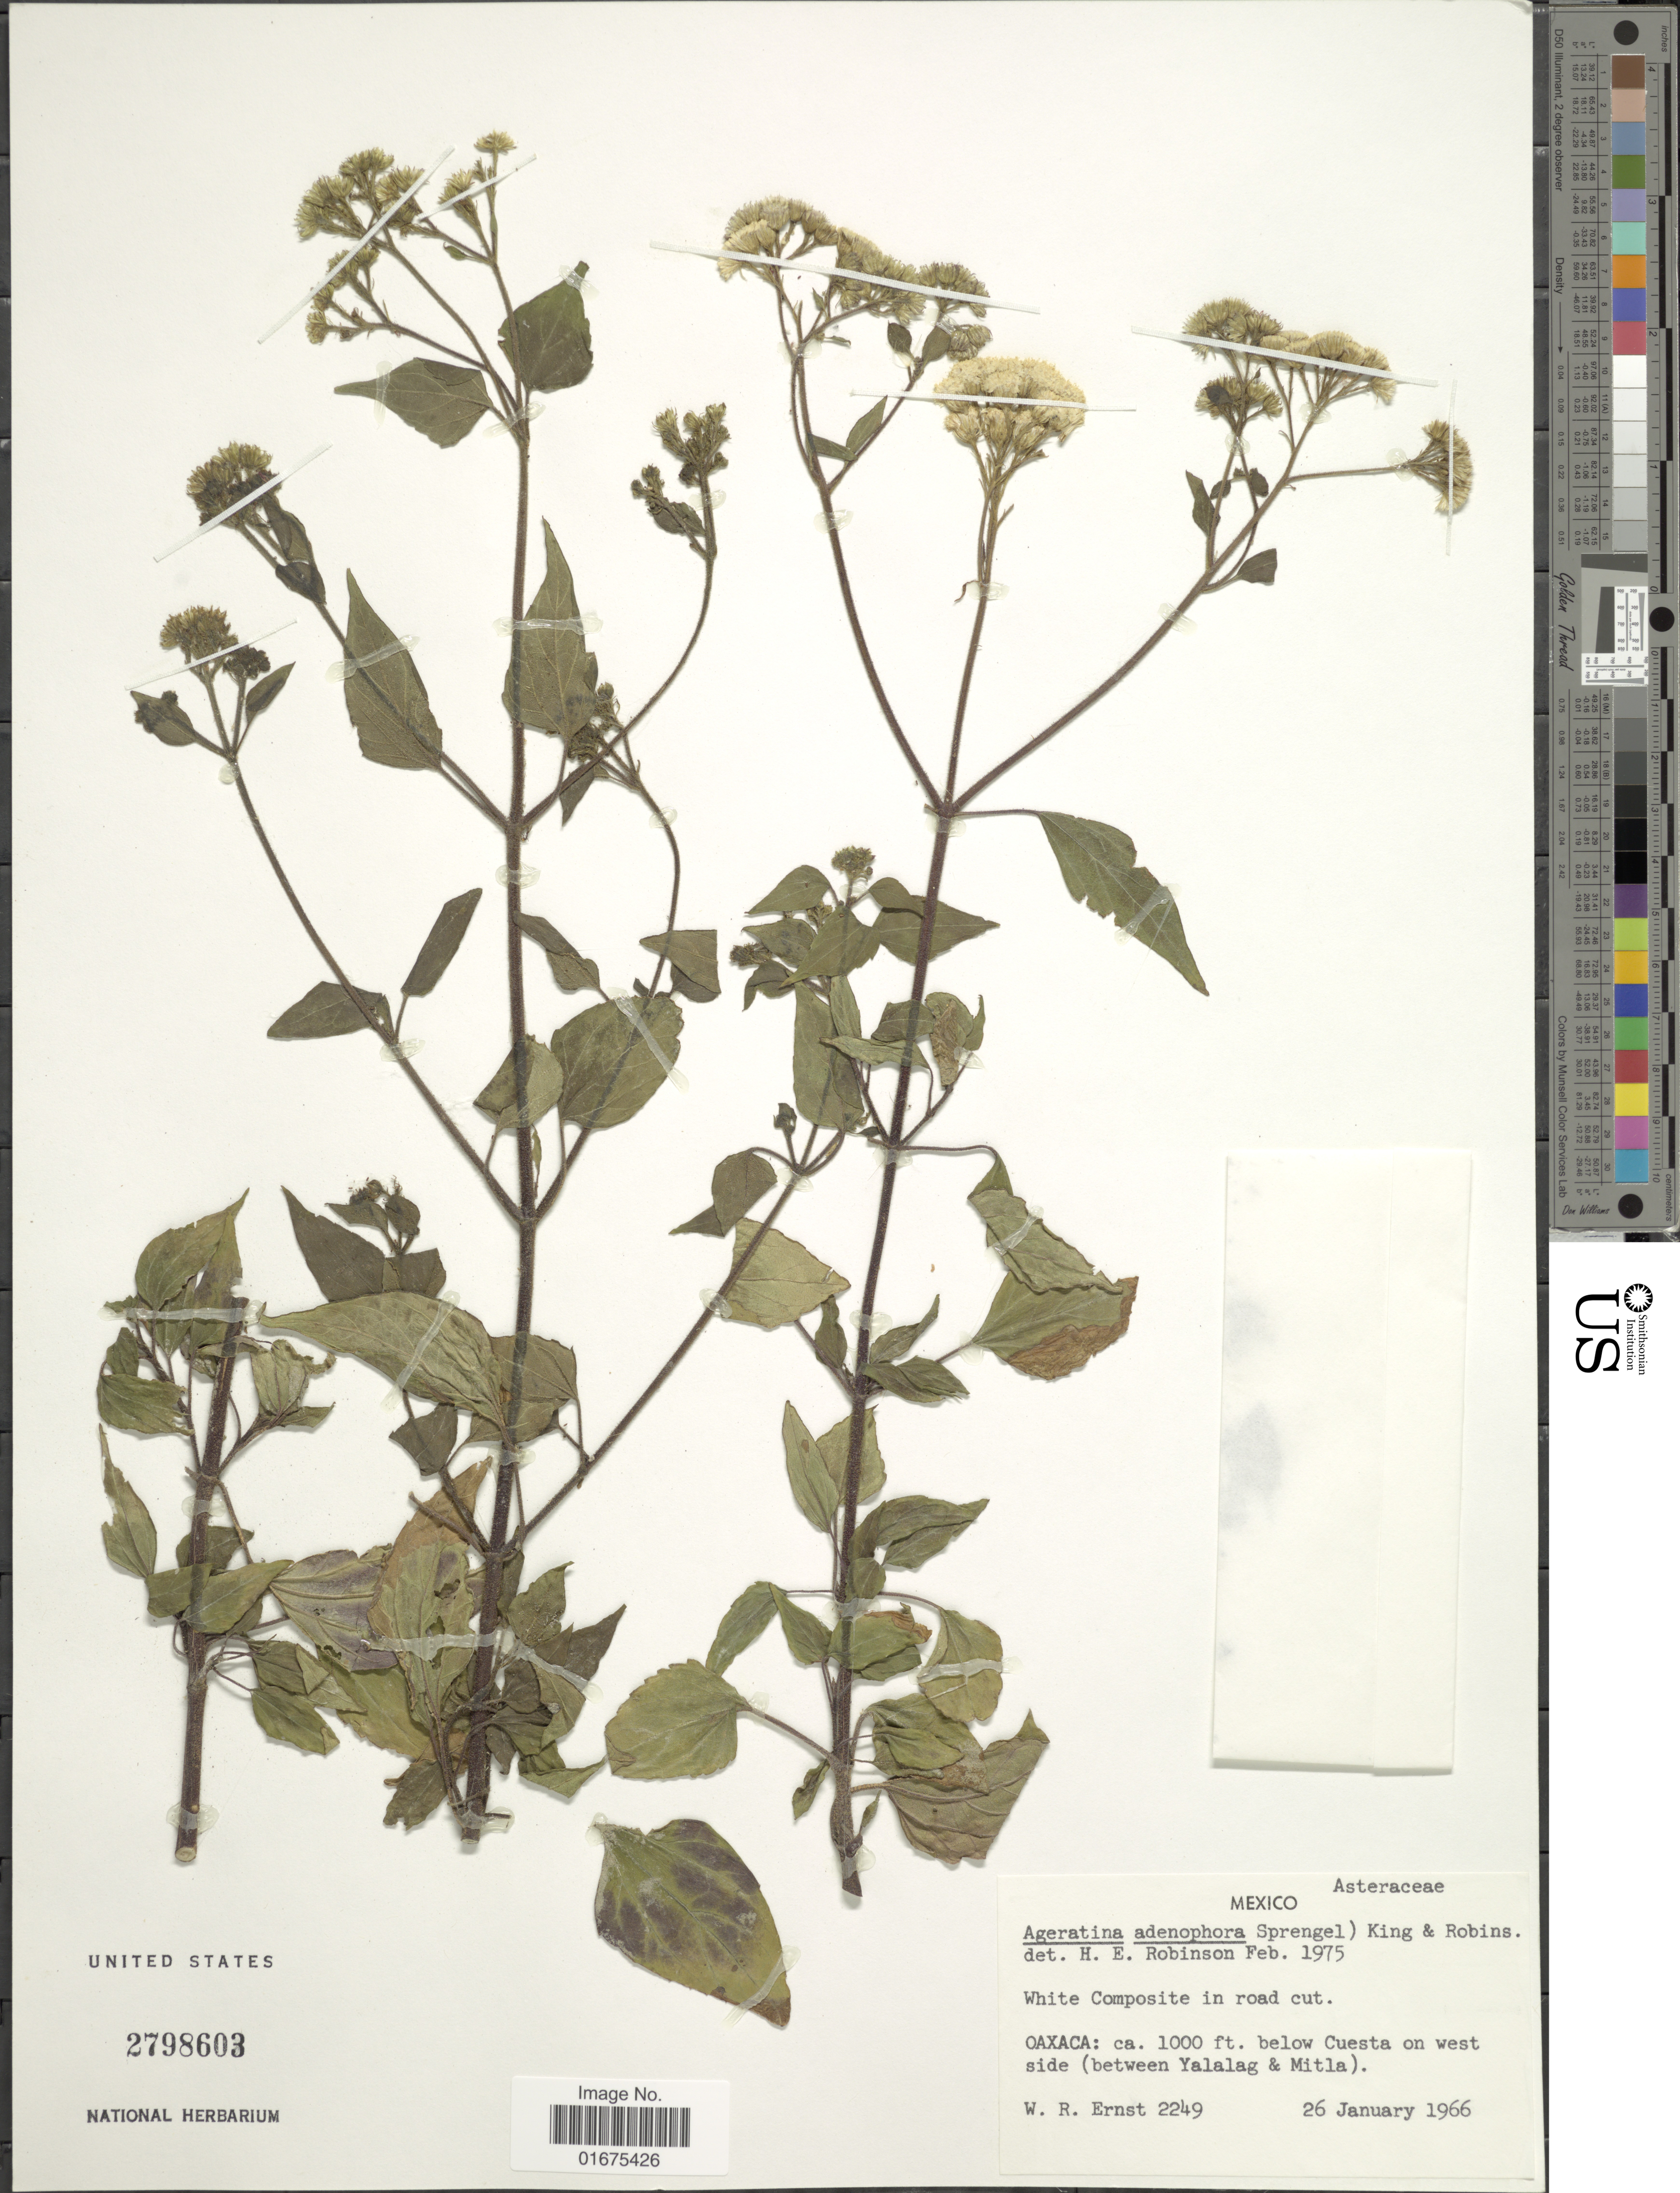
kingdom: Plantae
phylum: Tracheophyta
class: Magnoliopsida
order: Asterales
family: Asteraceae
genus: Ageratina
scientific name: Ageratina adenophora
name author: (Spreng.) R.M. King & H. Rob.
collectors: W. R. Ernst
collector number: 2249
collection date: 1966-01-26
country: Mexico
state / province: Oaxaca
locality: Ca. 1000 ft. below Cuesta on west side (between Yalalag & Mitla)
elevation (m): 305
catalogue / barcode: US 2798603